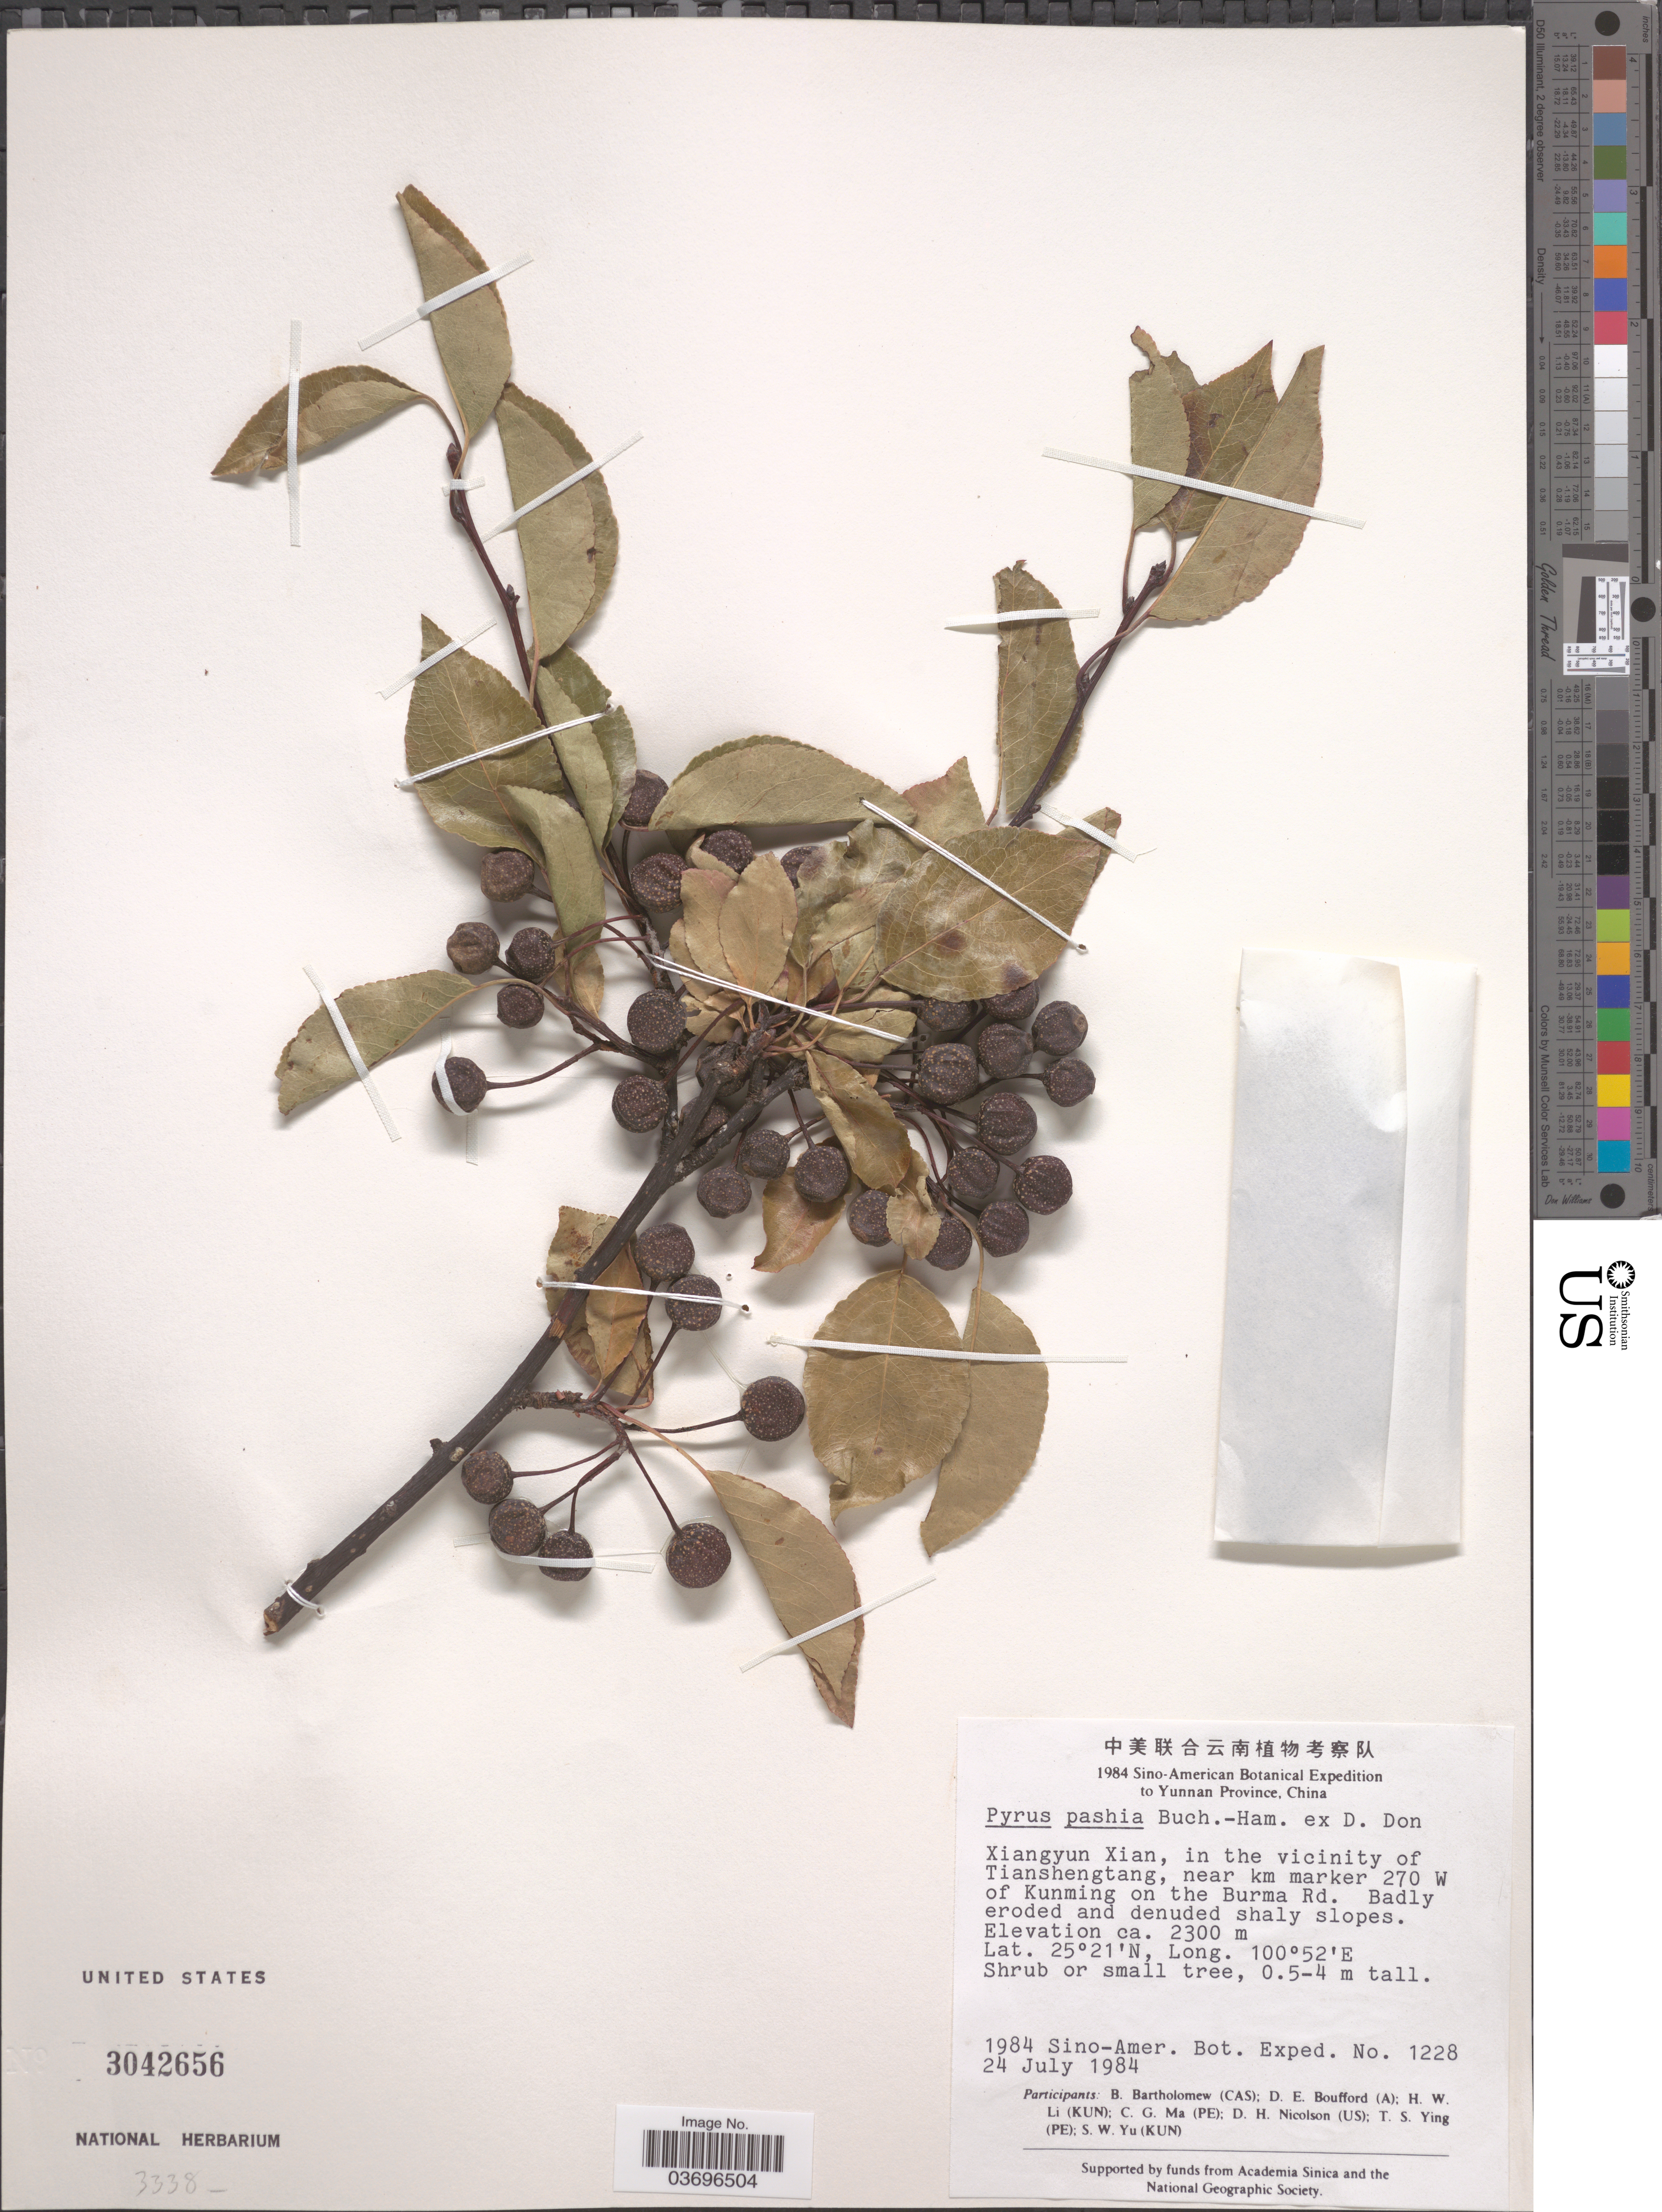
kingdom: Plantae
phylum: Tracheophyta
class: Magnoliopsida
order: Rosales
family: Rosaceae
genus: Pyrus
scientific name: Pyrus pashia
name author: Buch.-Ham. ex D. Don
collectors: Sino-Amer. Bot. Exped. 1984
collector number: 1228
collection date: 1984-07-24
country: China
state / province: Yunnan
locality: Xiangyun Xian, in the vicinity of Tianshengtang, near km marker 270 W of Kunming on the Burma Rd.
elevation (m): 2300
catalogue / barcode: US 3042656